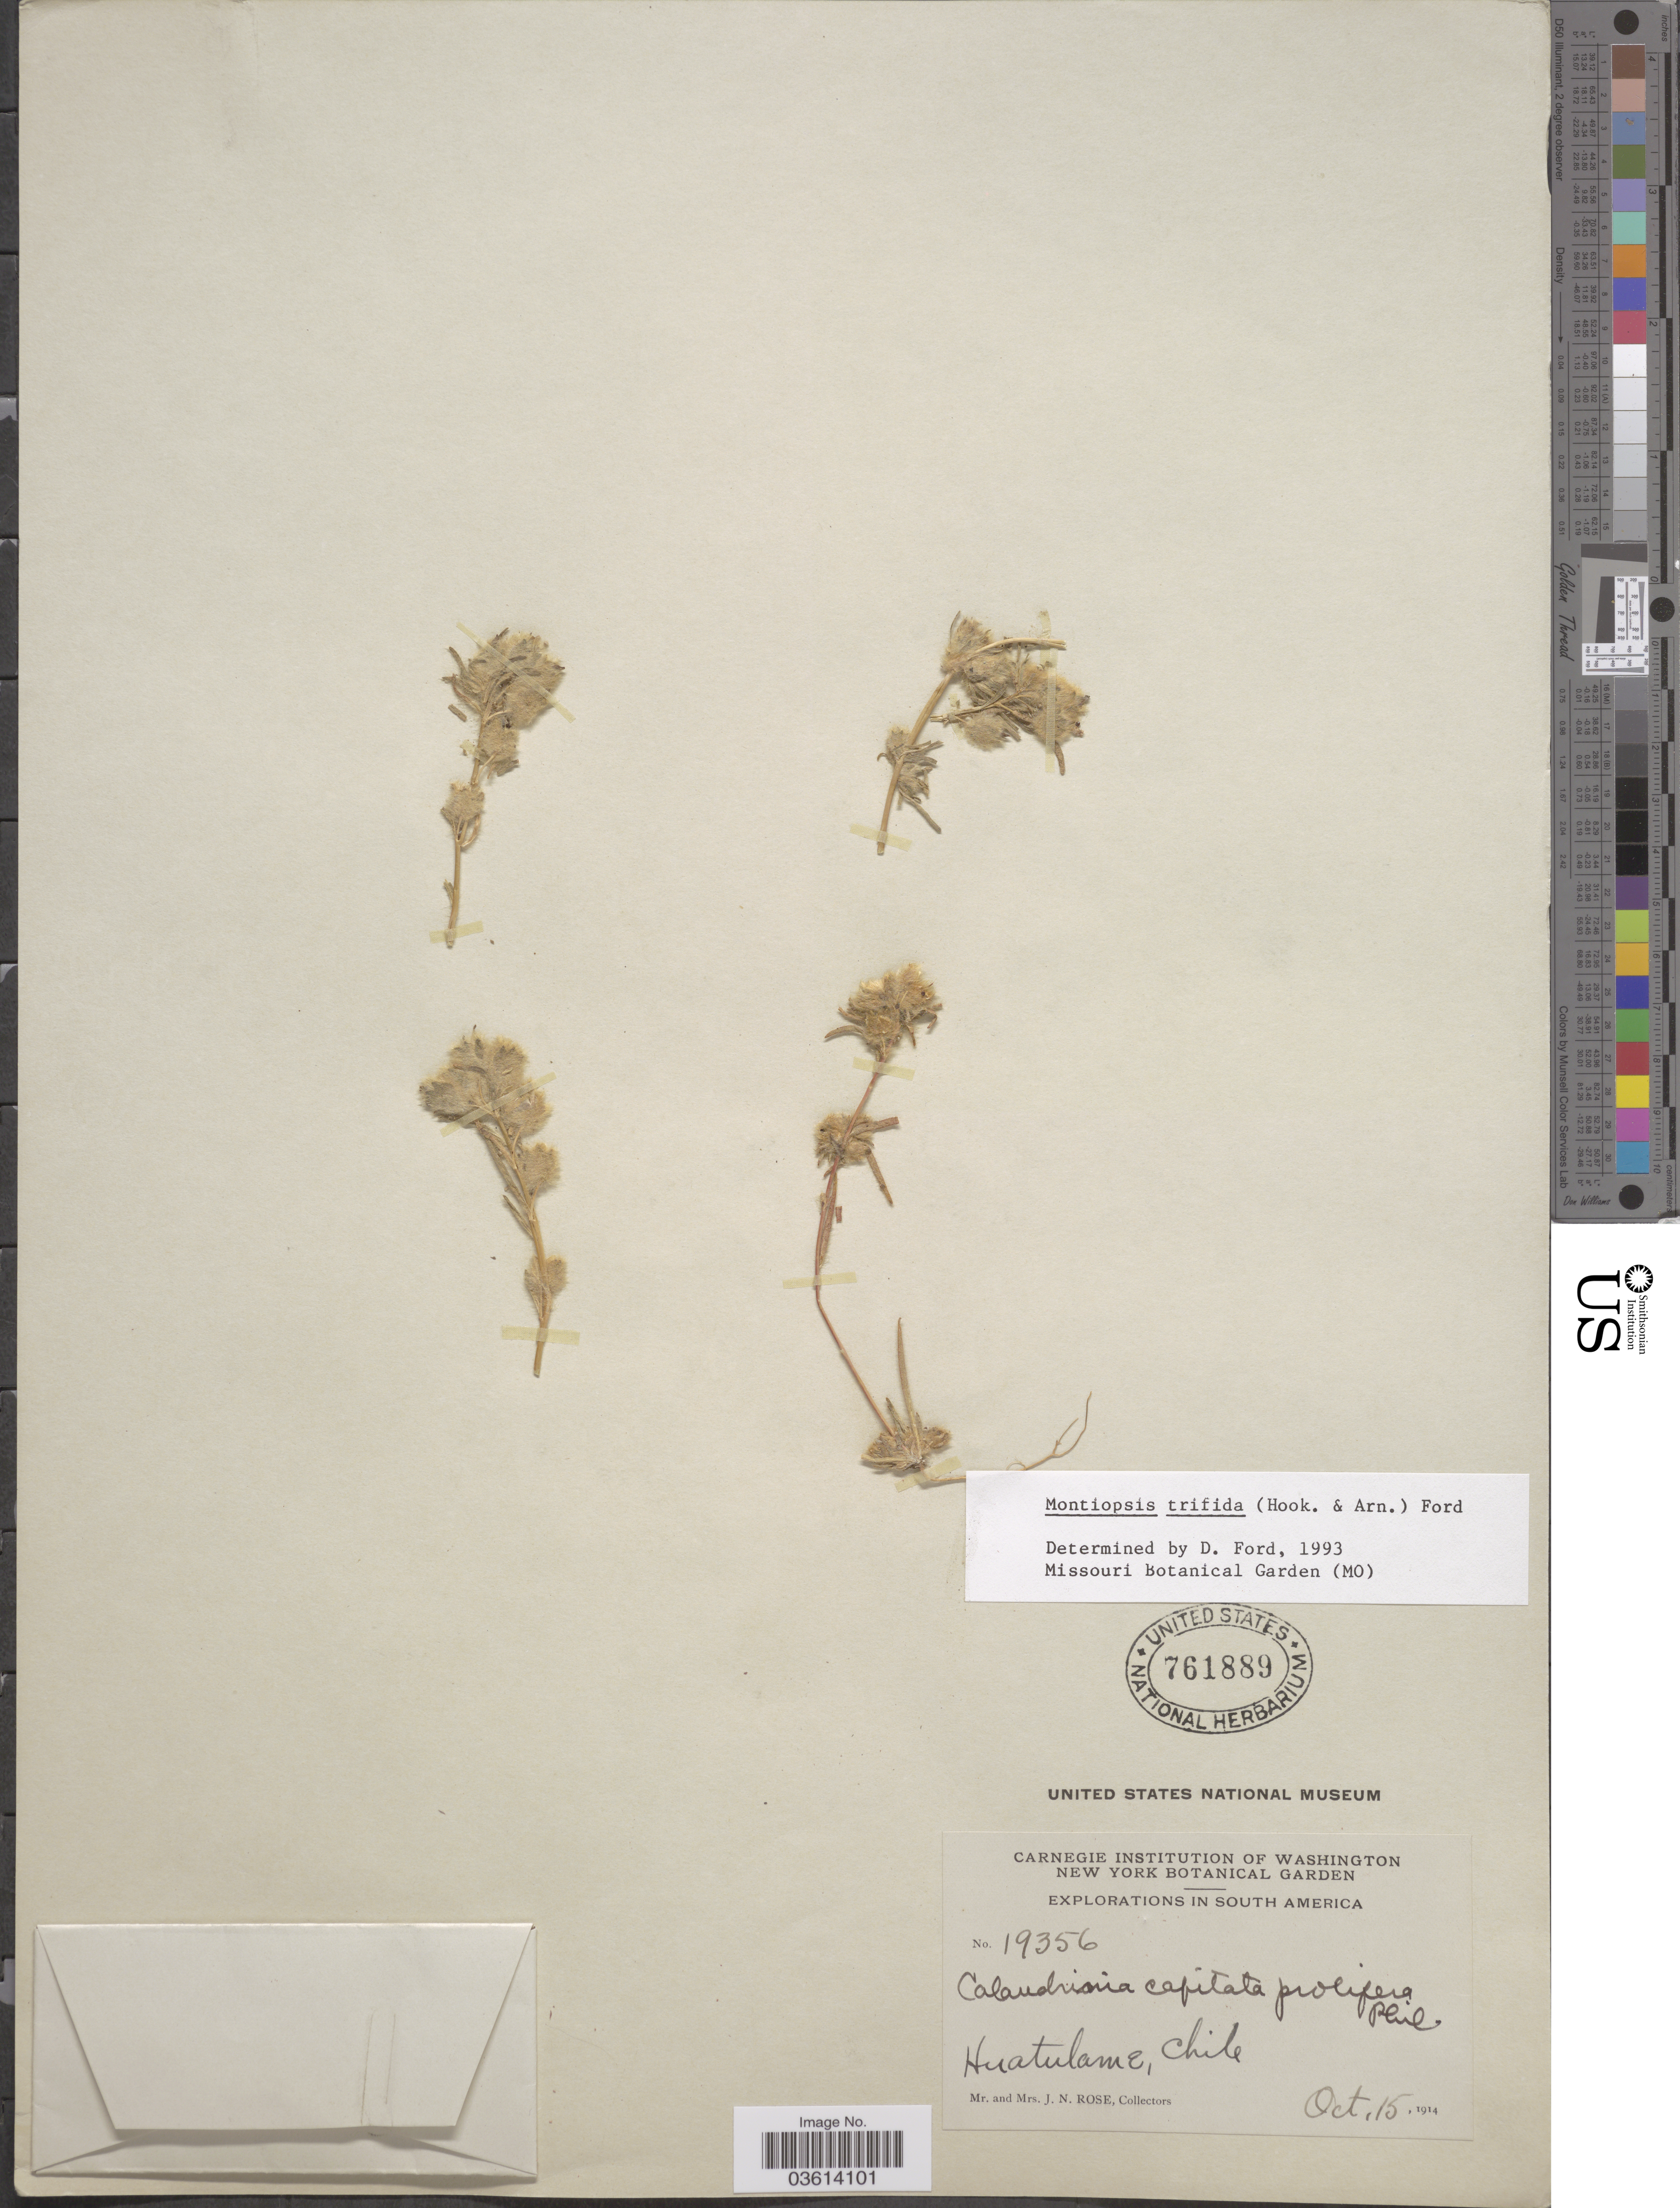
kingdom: Plantae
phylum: Tracheophyta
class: Magnoliopsida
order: Caryophyllales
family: Montiaceae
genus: Montiopsis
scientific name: Montiopsis trifida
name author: (Hook. & Arn.) D.I. Ford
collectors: J. N. Rose & L. B. Rose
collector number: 19356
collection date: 1914-10-15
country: Chile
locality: Huatulame.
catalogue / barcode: US 761889